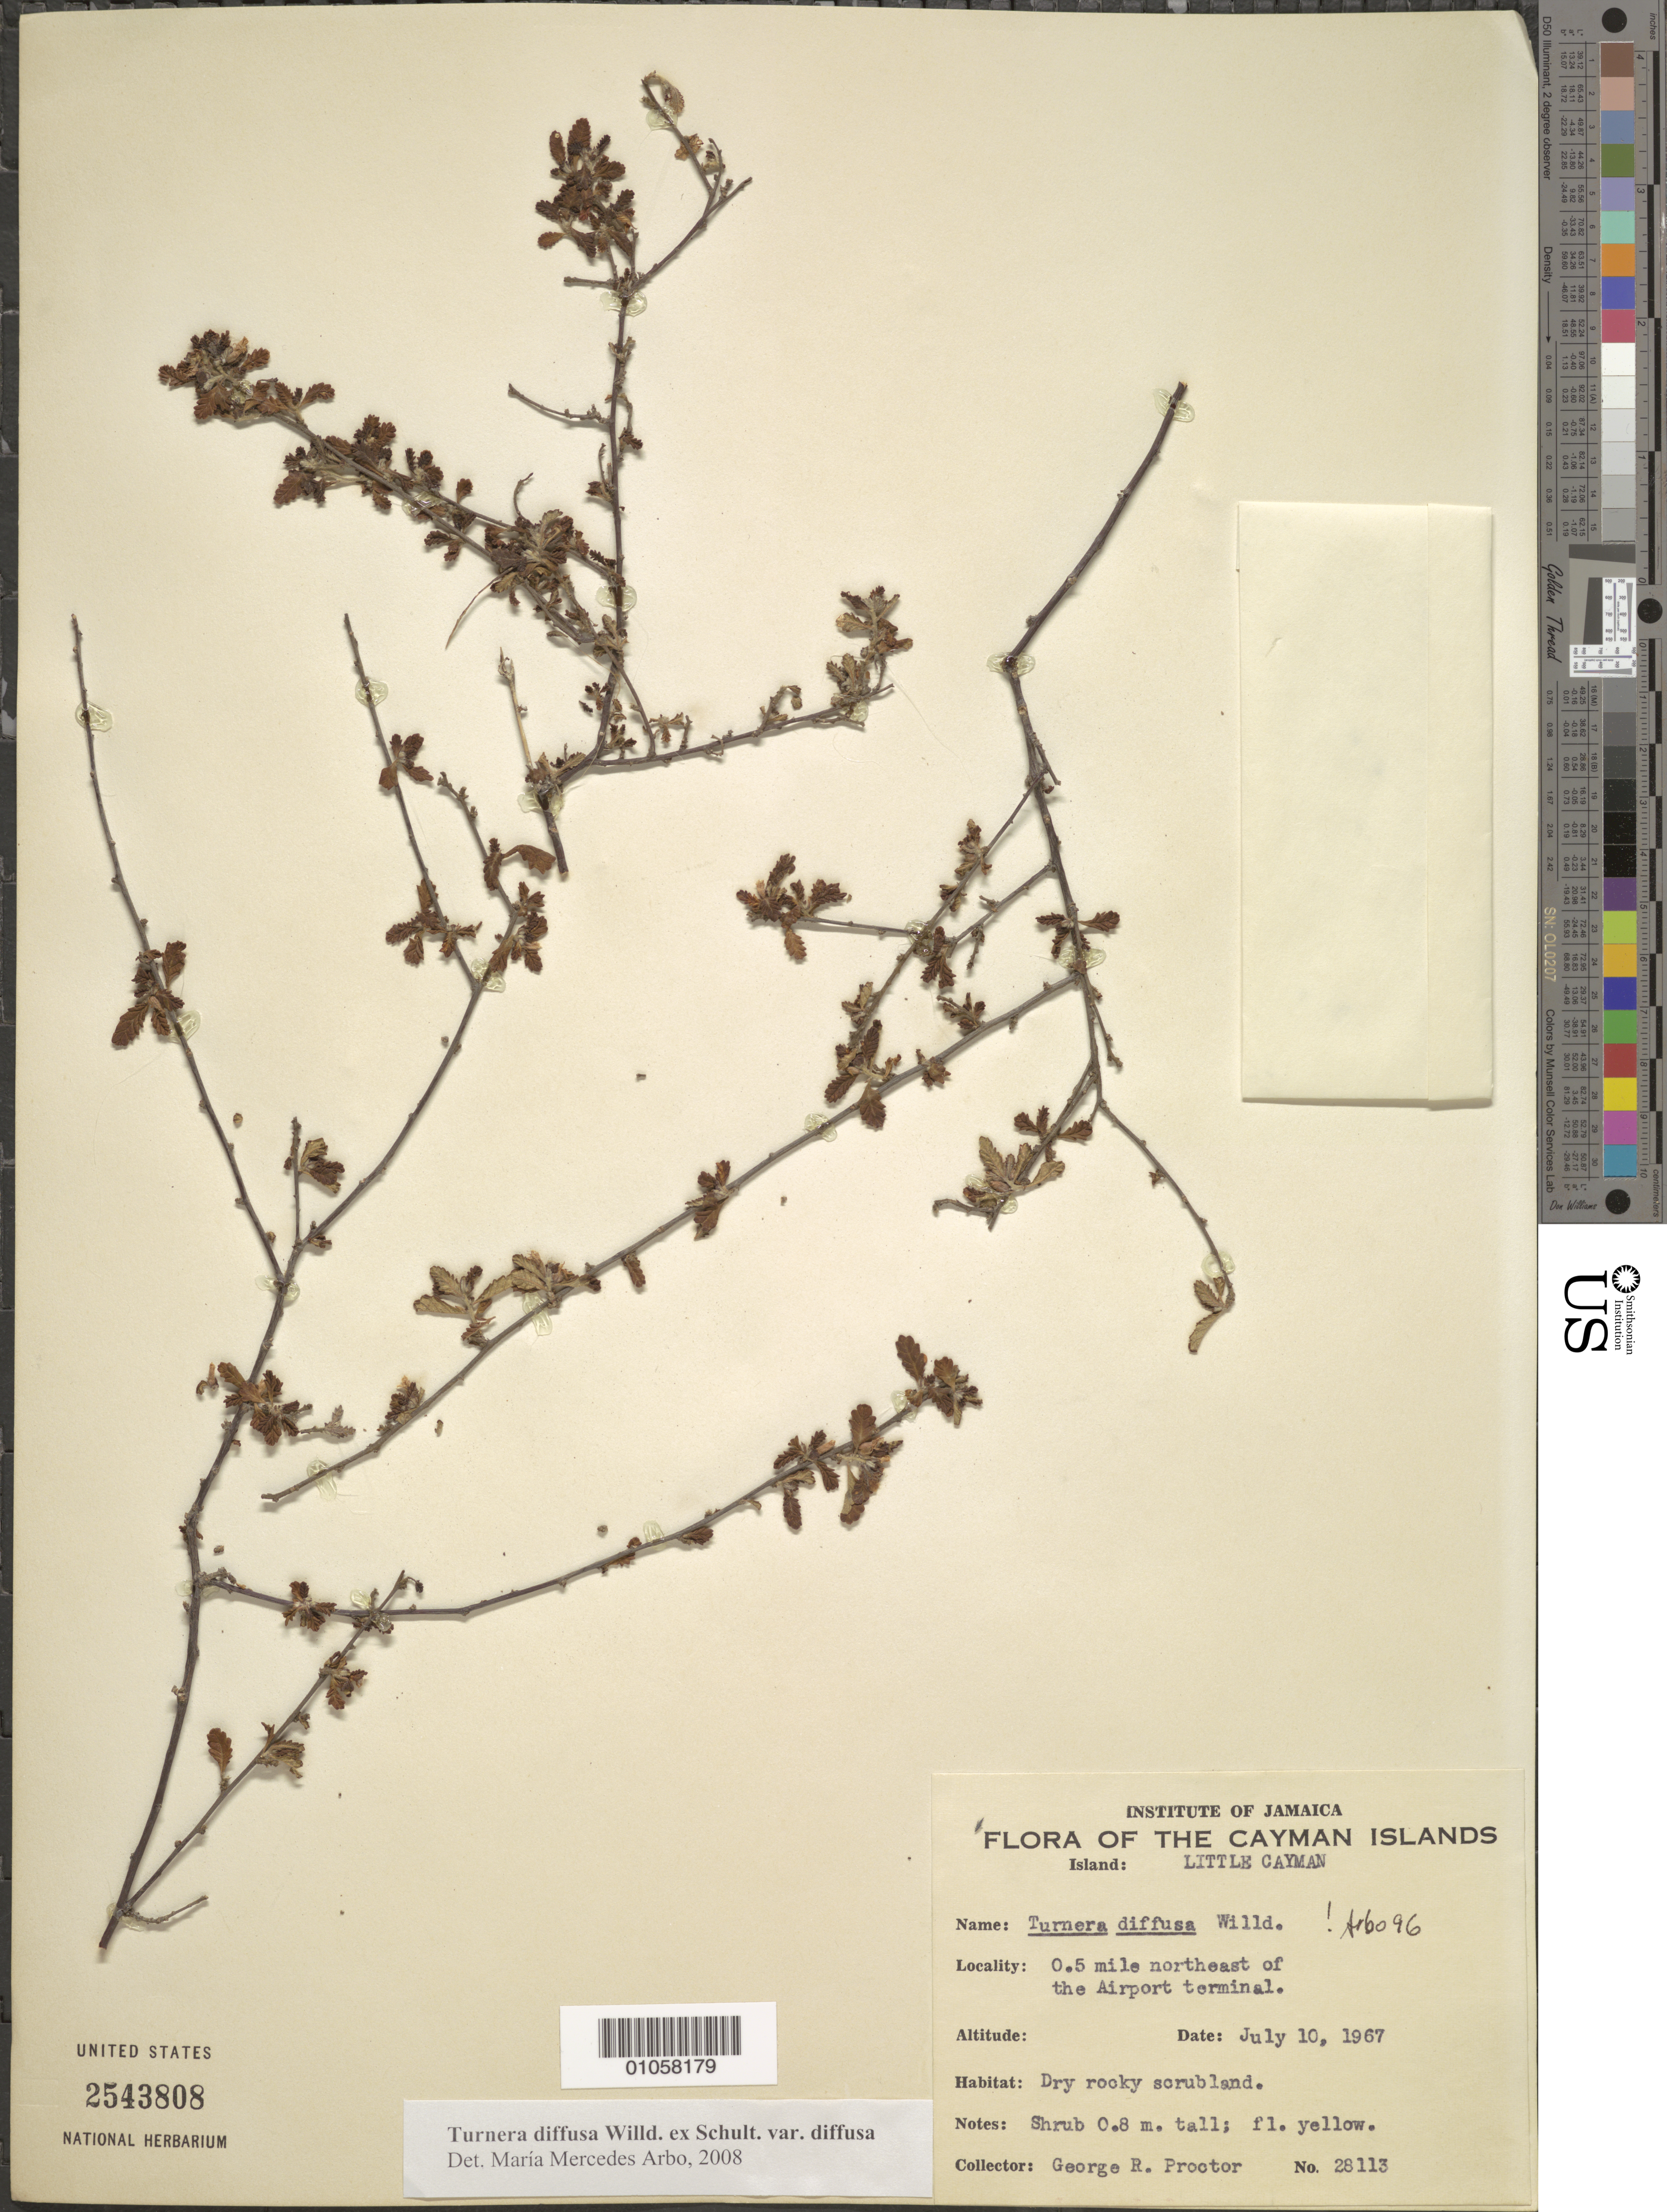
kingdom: Plantae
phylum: Tracheophyta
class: Magnoliopsida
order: Malpighiales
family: Turneraceae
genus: Turnera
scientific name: Turnera diffusa var. diffusa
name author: Willd. ex Schult.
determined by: Arbo, M. M.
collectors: G. R. Proctor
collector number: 28113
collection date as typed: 10 Jul 1967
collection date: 1967-07-10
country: Cayman Islands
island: Little Cayman I.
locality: Airport terminal, 0.5 mile NE of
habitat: Dry scrubland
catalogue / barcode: US 2543808